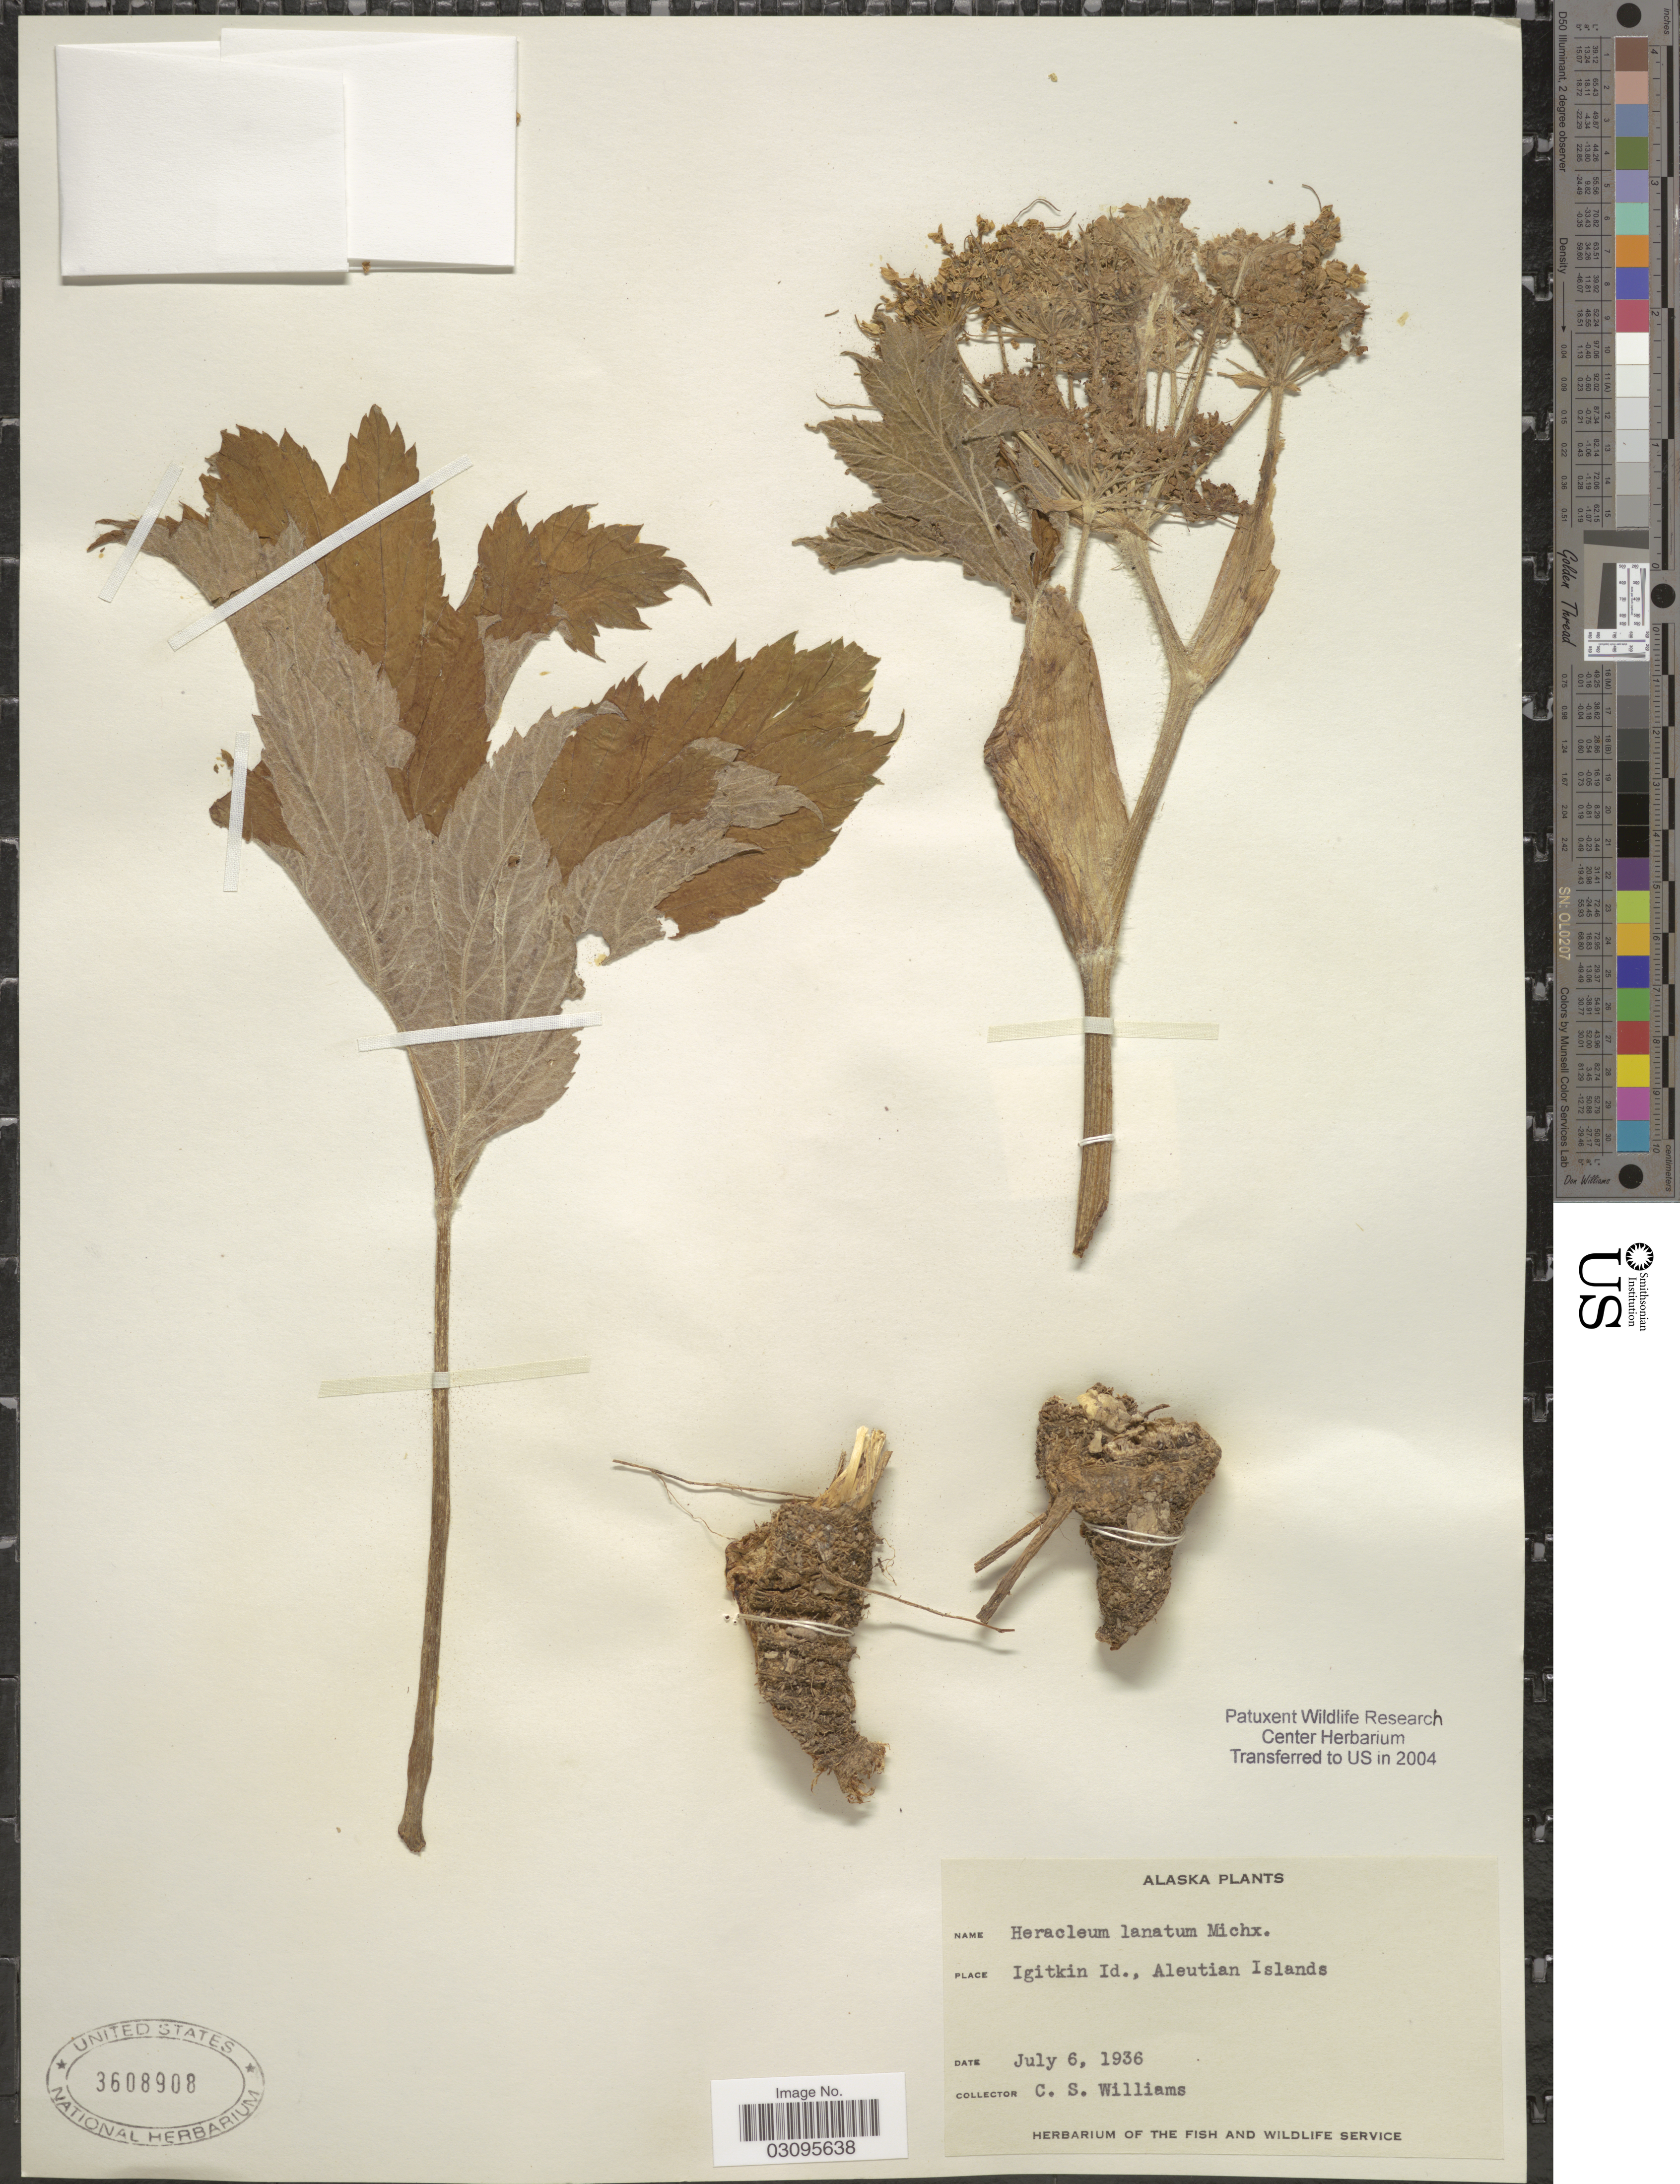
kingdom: Plantae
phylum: Tracheophyta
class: Magnoliopsida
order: Apiales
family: Apiaceae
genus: Heracleum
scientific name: Heracleum lanatum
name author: Michx.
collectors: C. Williams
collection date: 1936-07-06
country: United States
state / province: Alaska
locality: Igitkin Id., Aleutian Islands.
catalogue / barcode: US 3608908